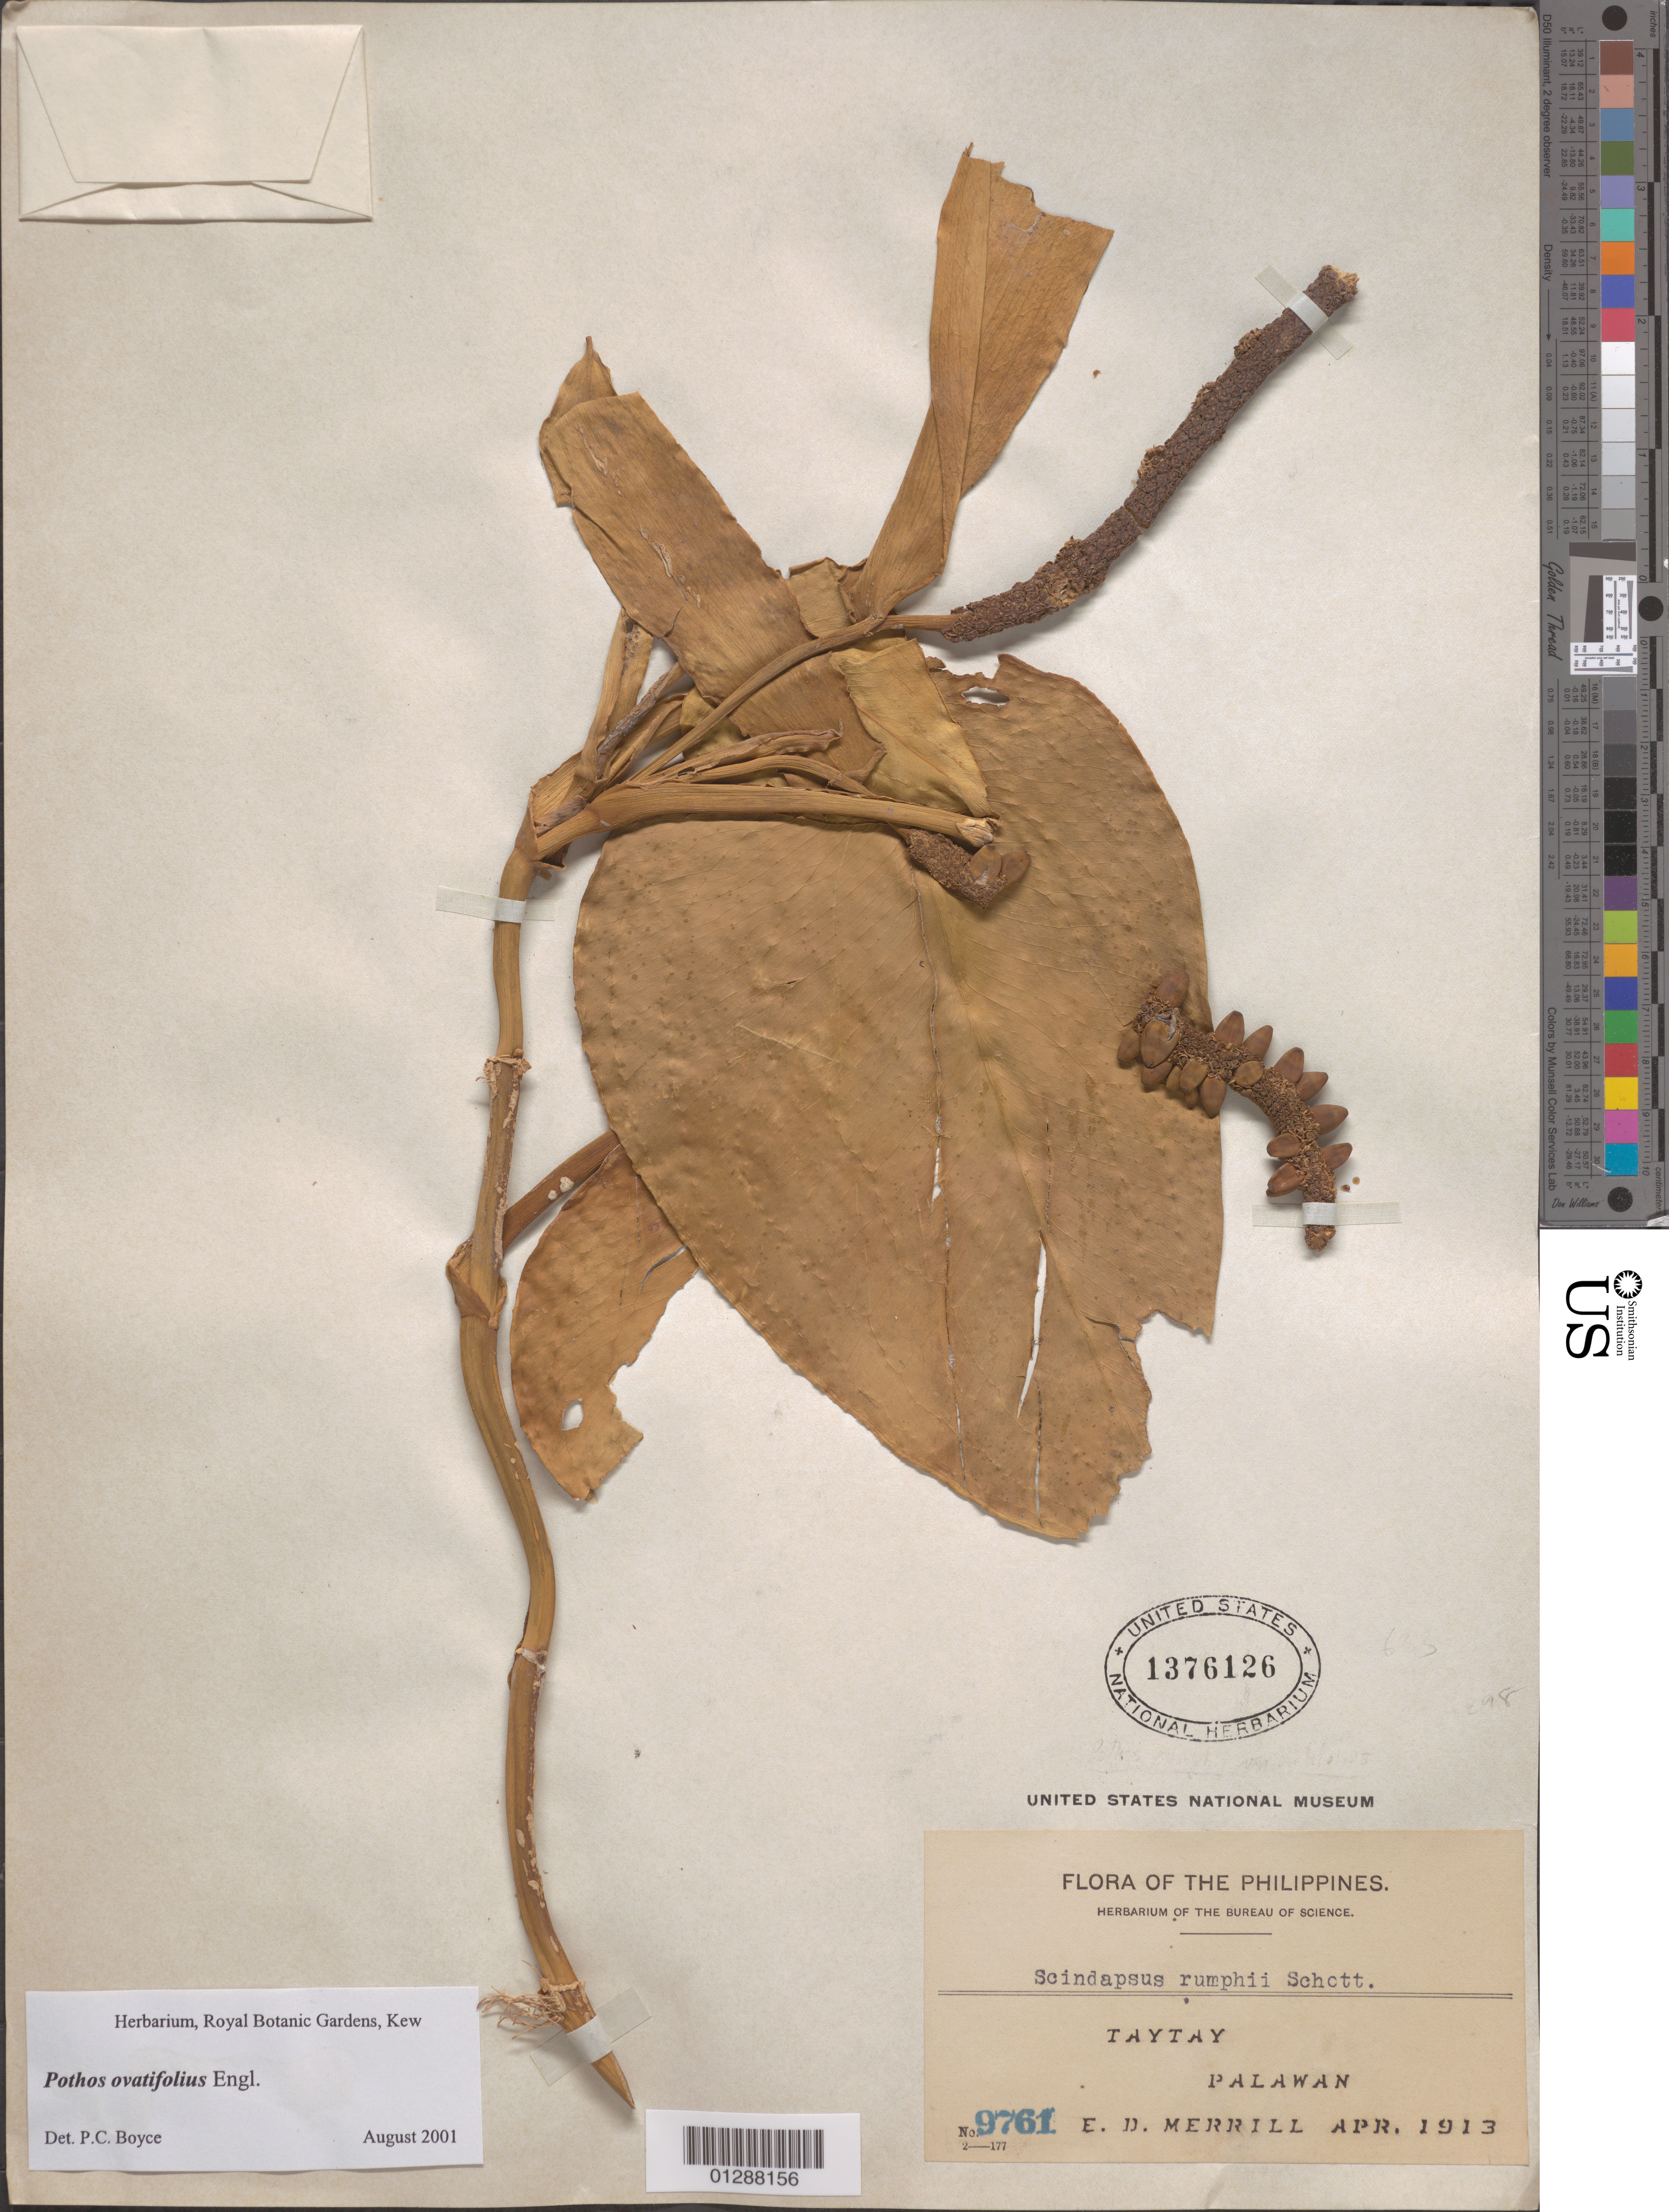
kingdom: Plantae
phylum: Tracheophyta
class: Liliopsida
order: Alismatales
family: Araceae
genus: Pothos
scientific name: Pothos ovatifolius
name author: Engl.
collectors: E. D. Merrill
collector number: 9761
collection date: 1913-04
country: Philippines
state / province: Mimaropa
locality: Taytay. Palawan.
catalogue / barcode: US 1376126